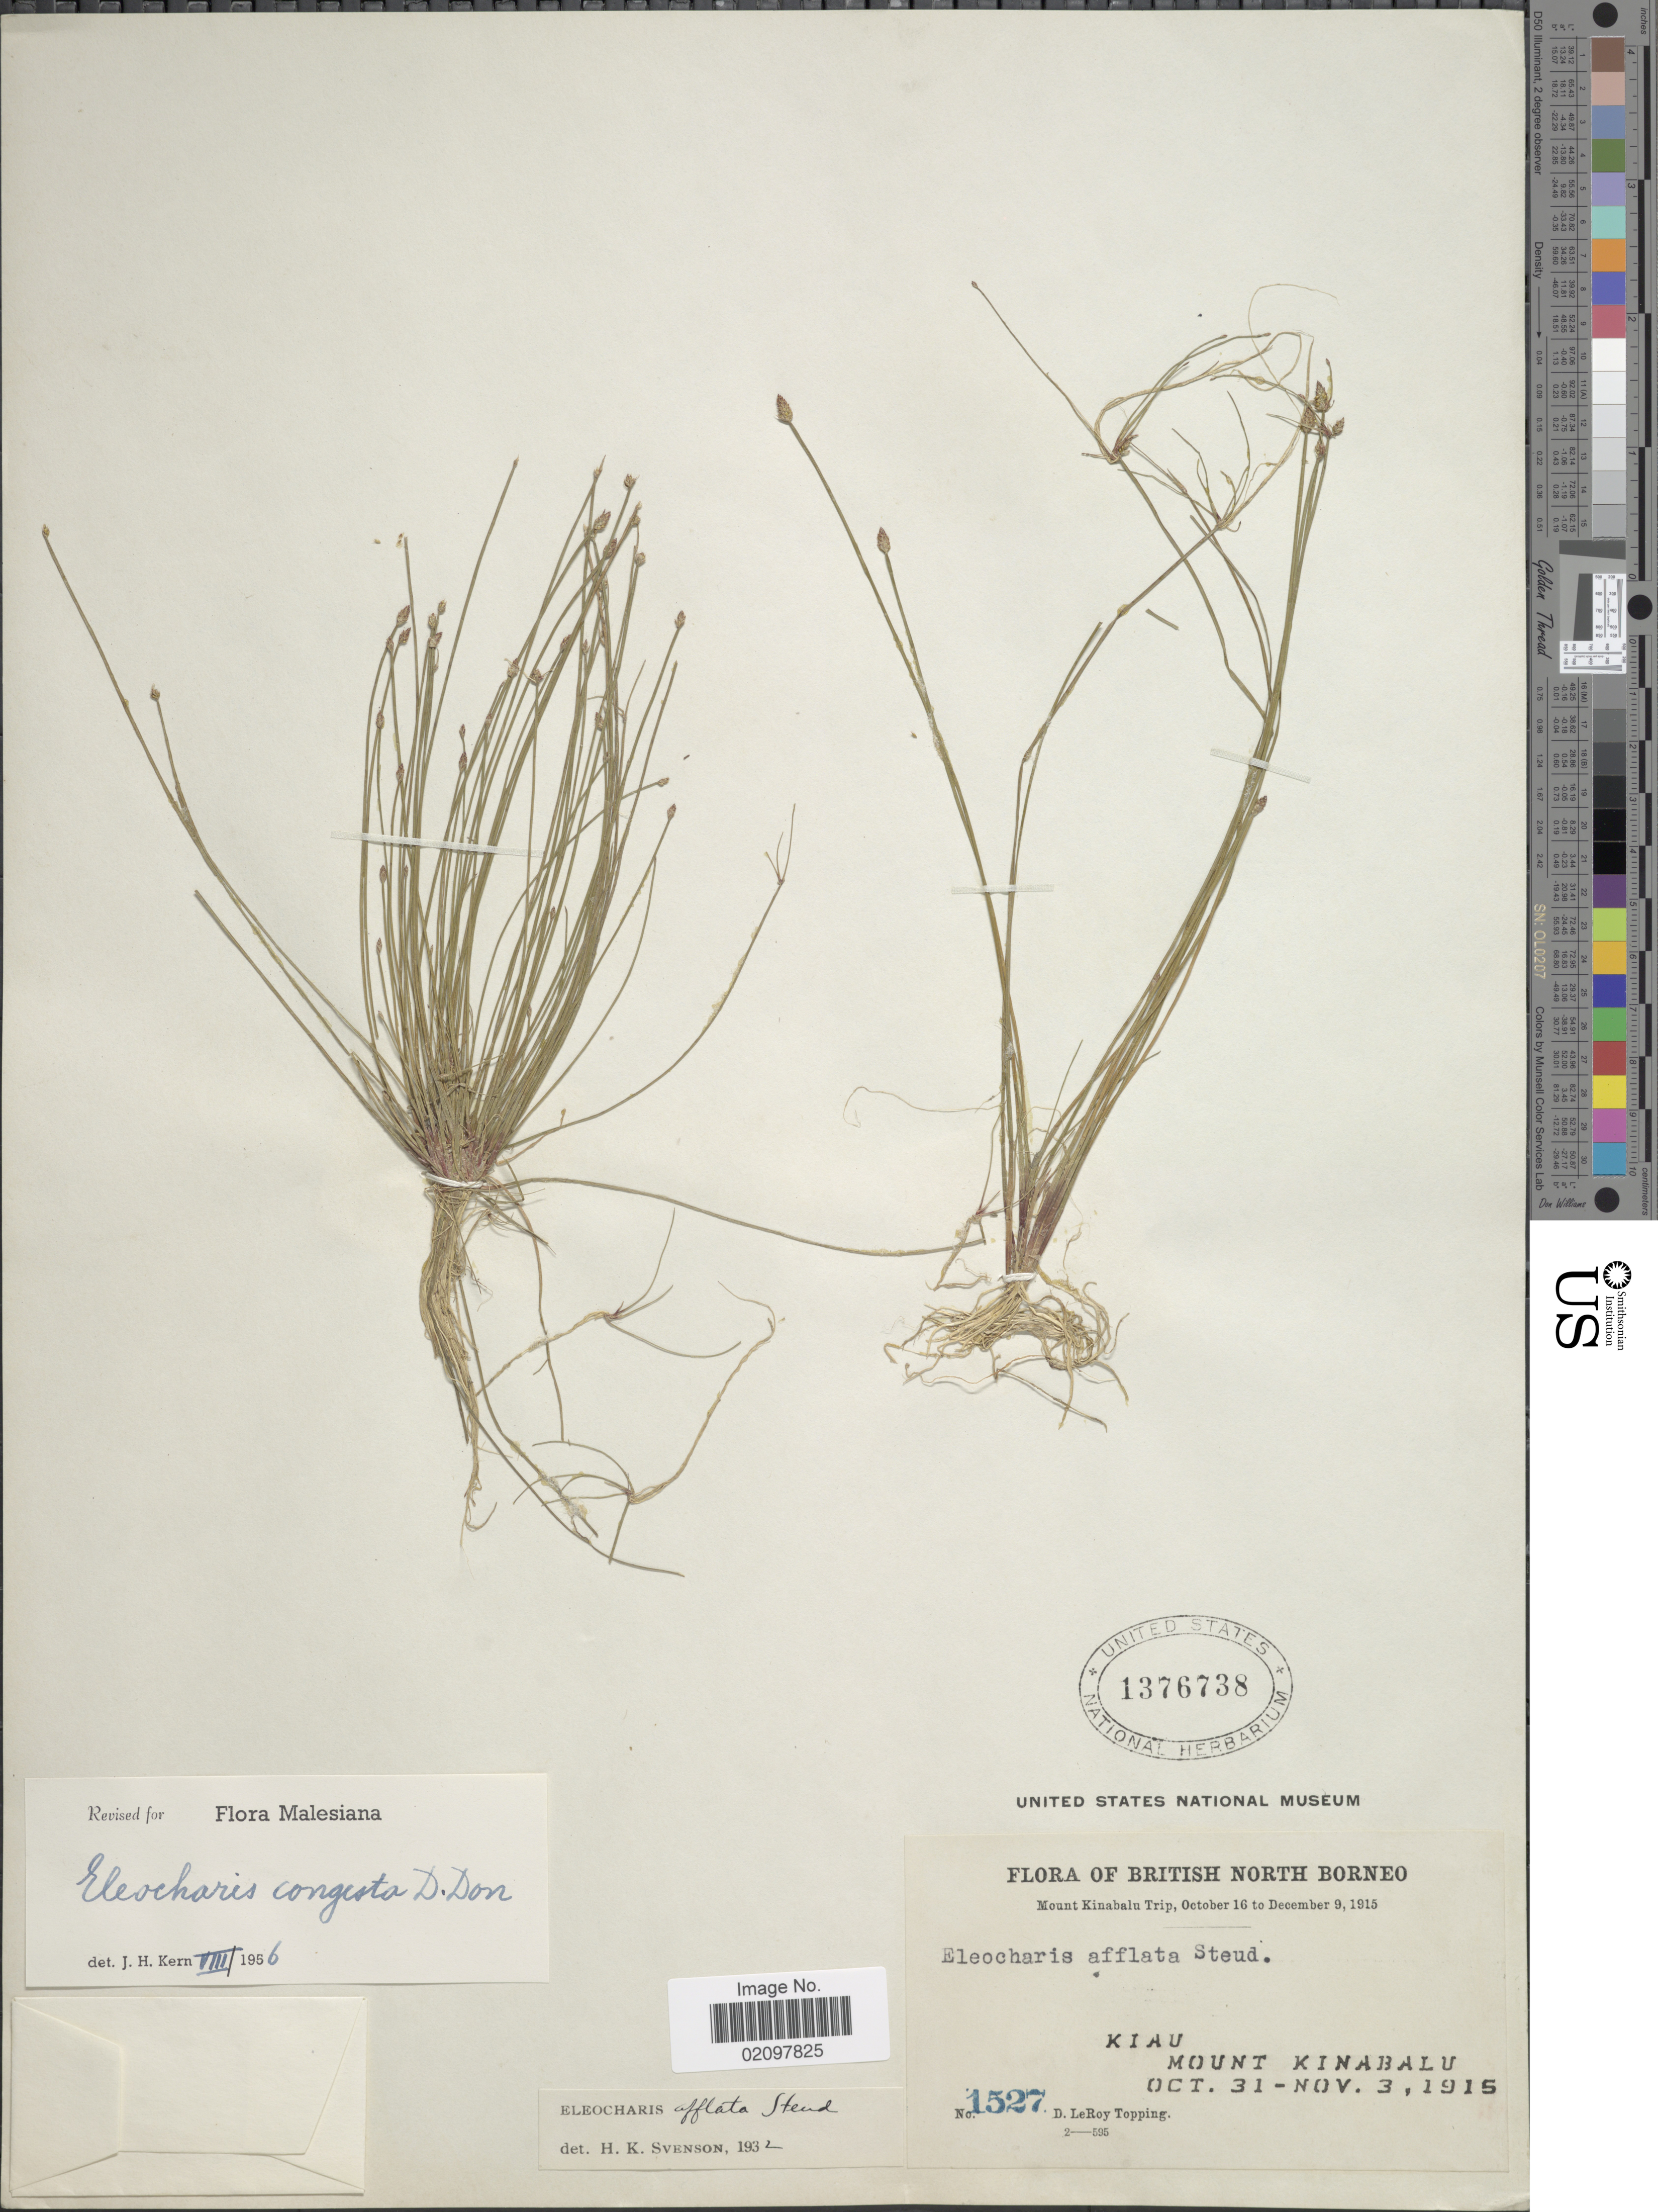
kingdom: Plantae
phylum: Tracheophyta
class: Liliopsida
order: Poales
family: Cyperaceae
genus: Eleocharis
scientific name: Eleocharis congesta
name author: D. Don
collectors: D. L. Topping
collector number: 1527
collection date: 1915-10-31/1915-11-03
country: Malaysia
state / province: Sabah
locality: British North Borneo. Kiau. Mount Kinabalu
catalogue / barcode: US 1376738